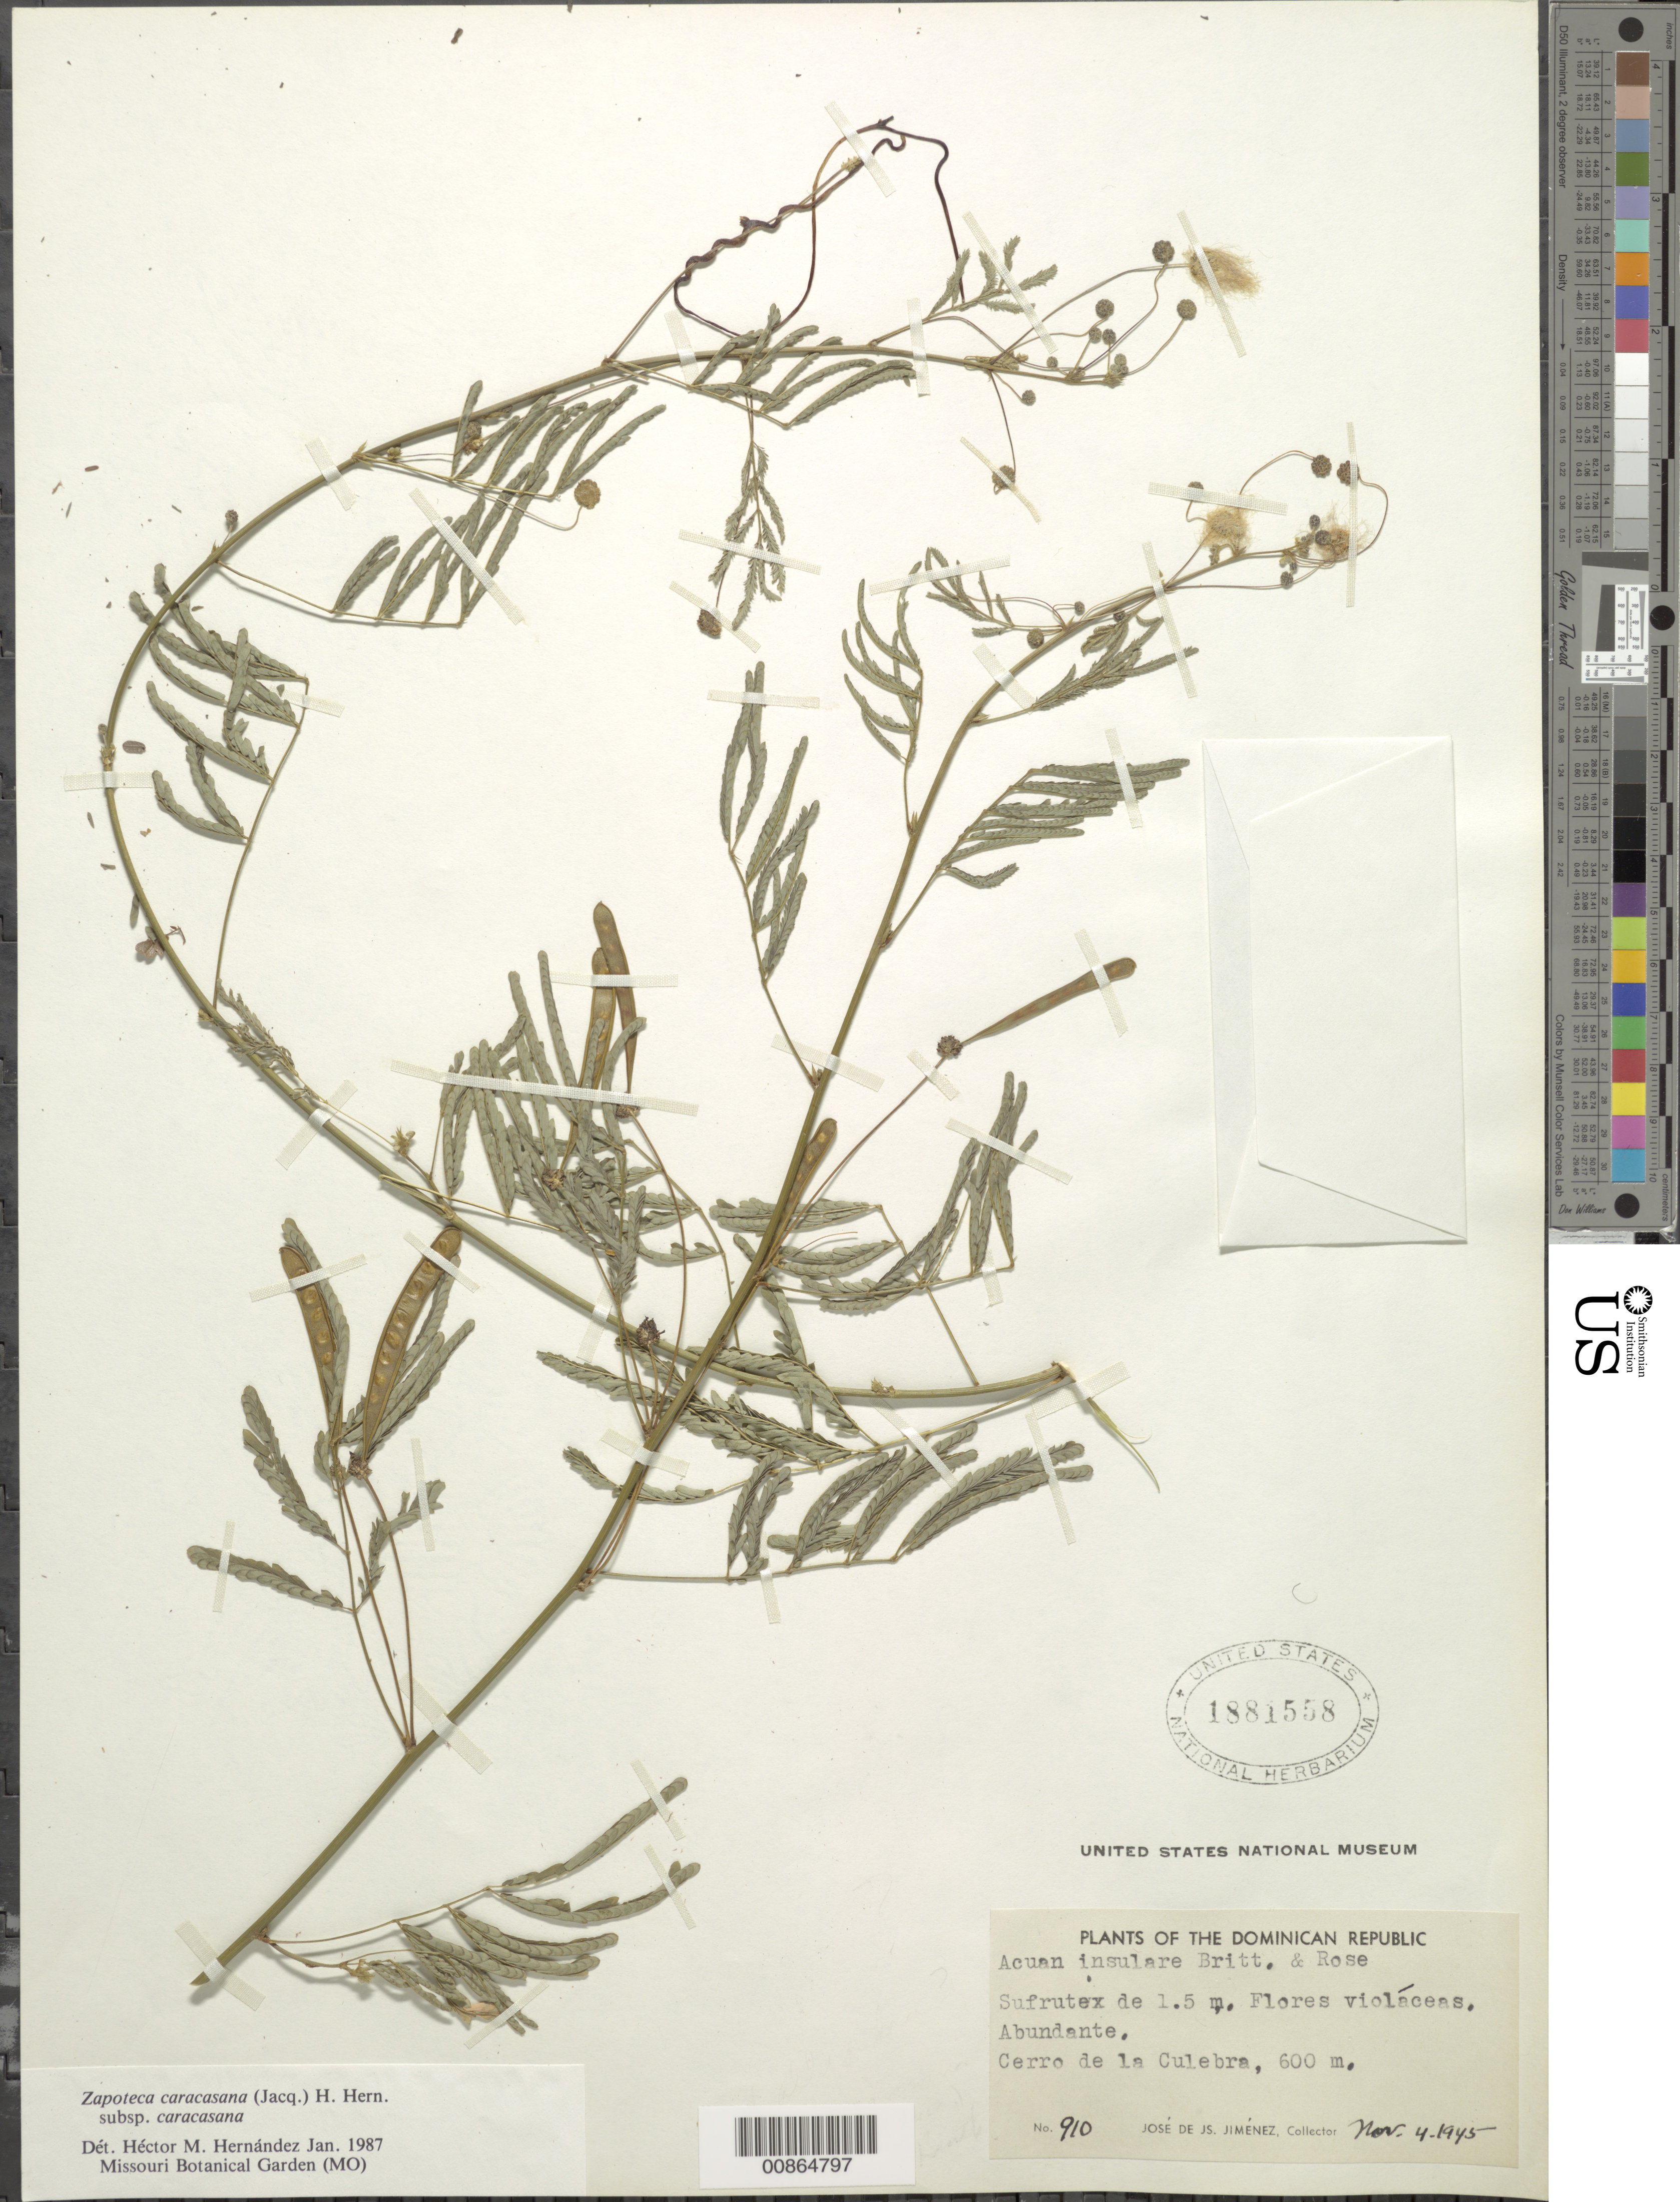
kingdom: Plantae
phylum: Tracheophyta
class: Magnoliopsida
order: Fabales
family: Fabaceae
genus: Zapoteca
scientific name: Zapoteca caracasana subsp. caracasana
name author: (Jacq.) H.M. Hern.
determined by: Hernandez, H. M., (MO), Missouri Botanical Garden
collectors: J. J. Jiménez Almonte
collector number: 910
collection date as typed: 04 Nov 1945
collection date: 1945-11-04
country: Dominican Republic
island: Hispaniola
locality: Cerro de la Culebra.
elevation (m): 600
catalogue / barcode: US 1881558